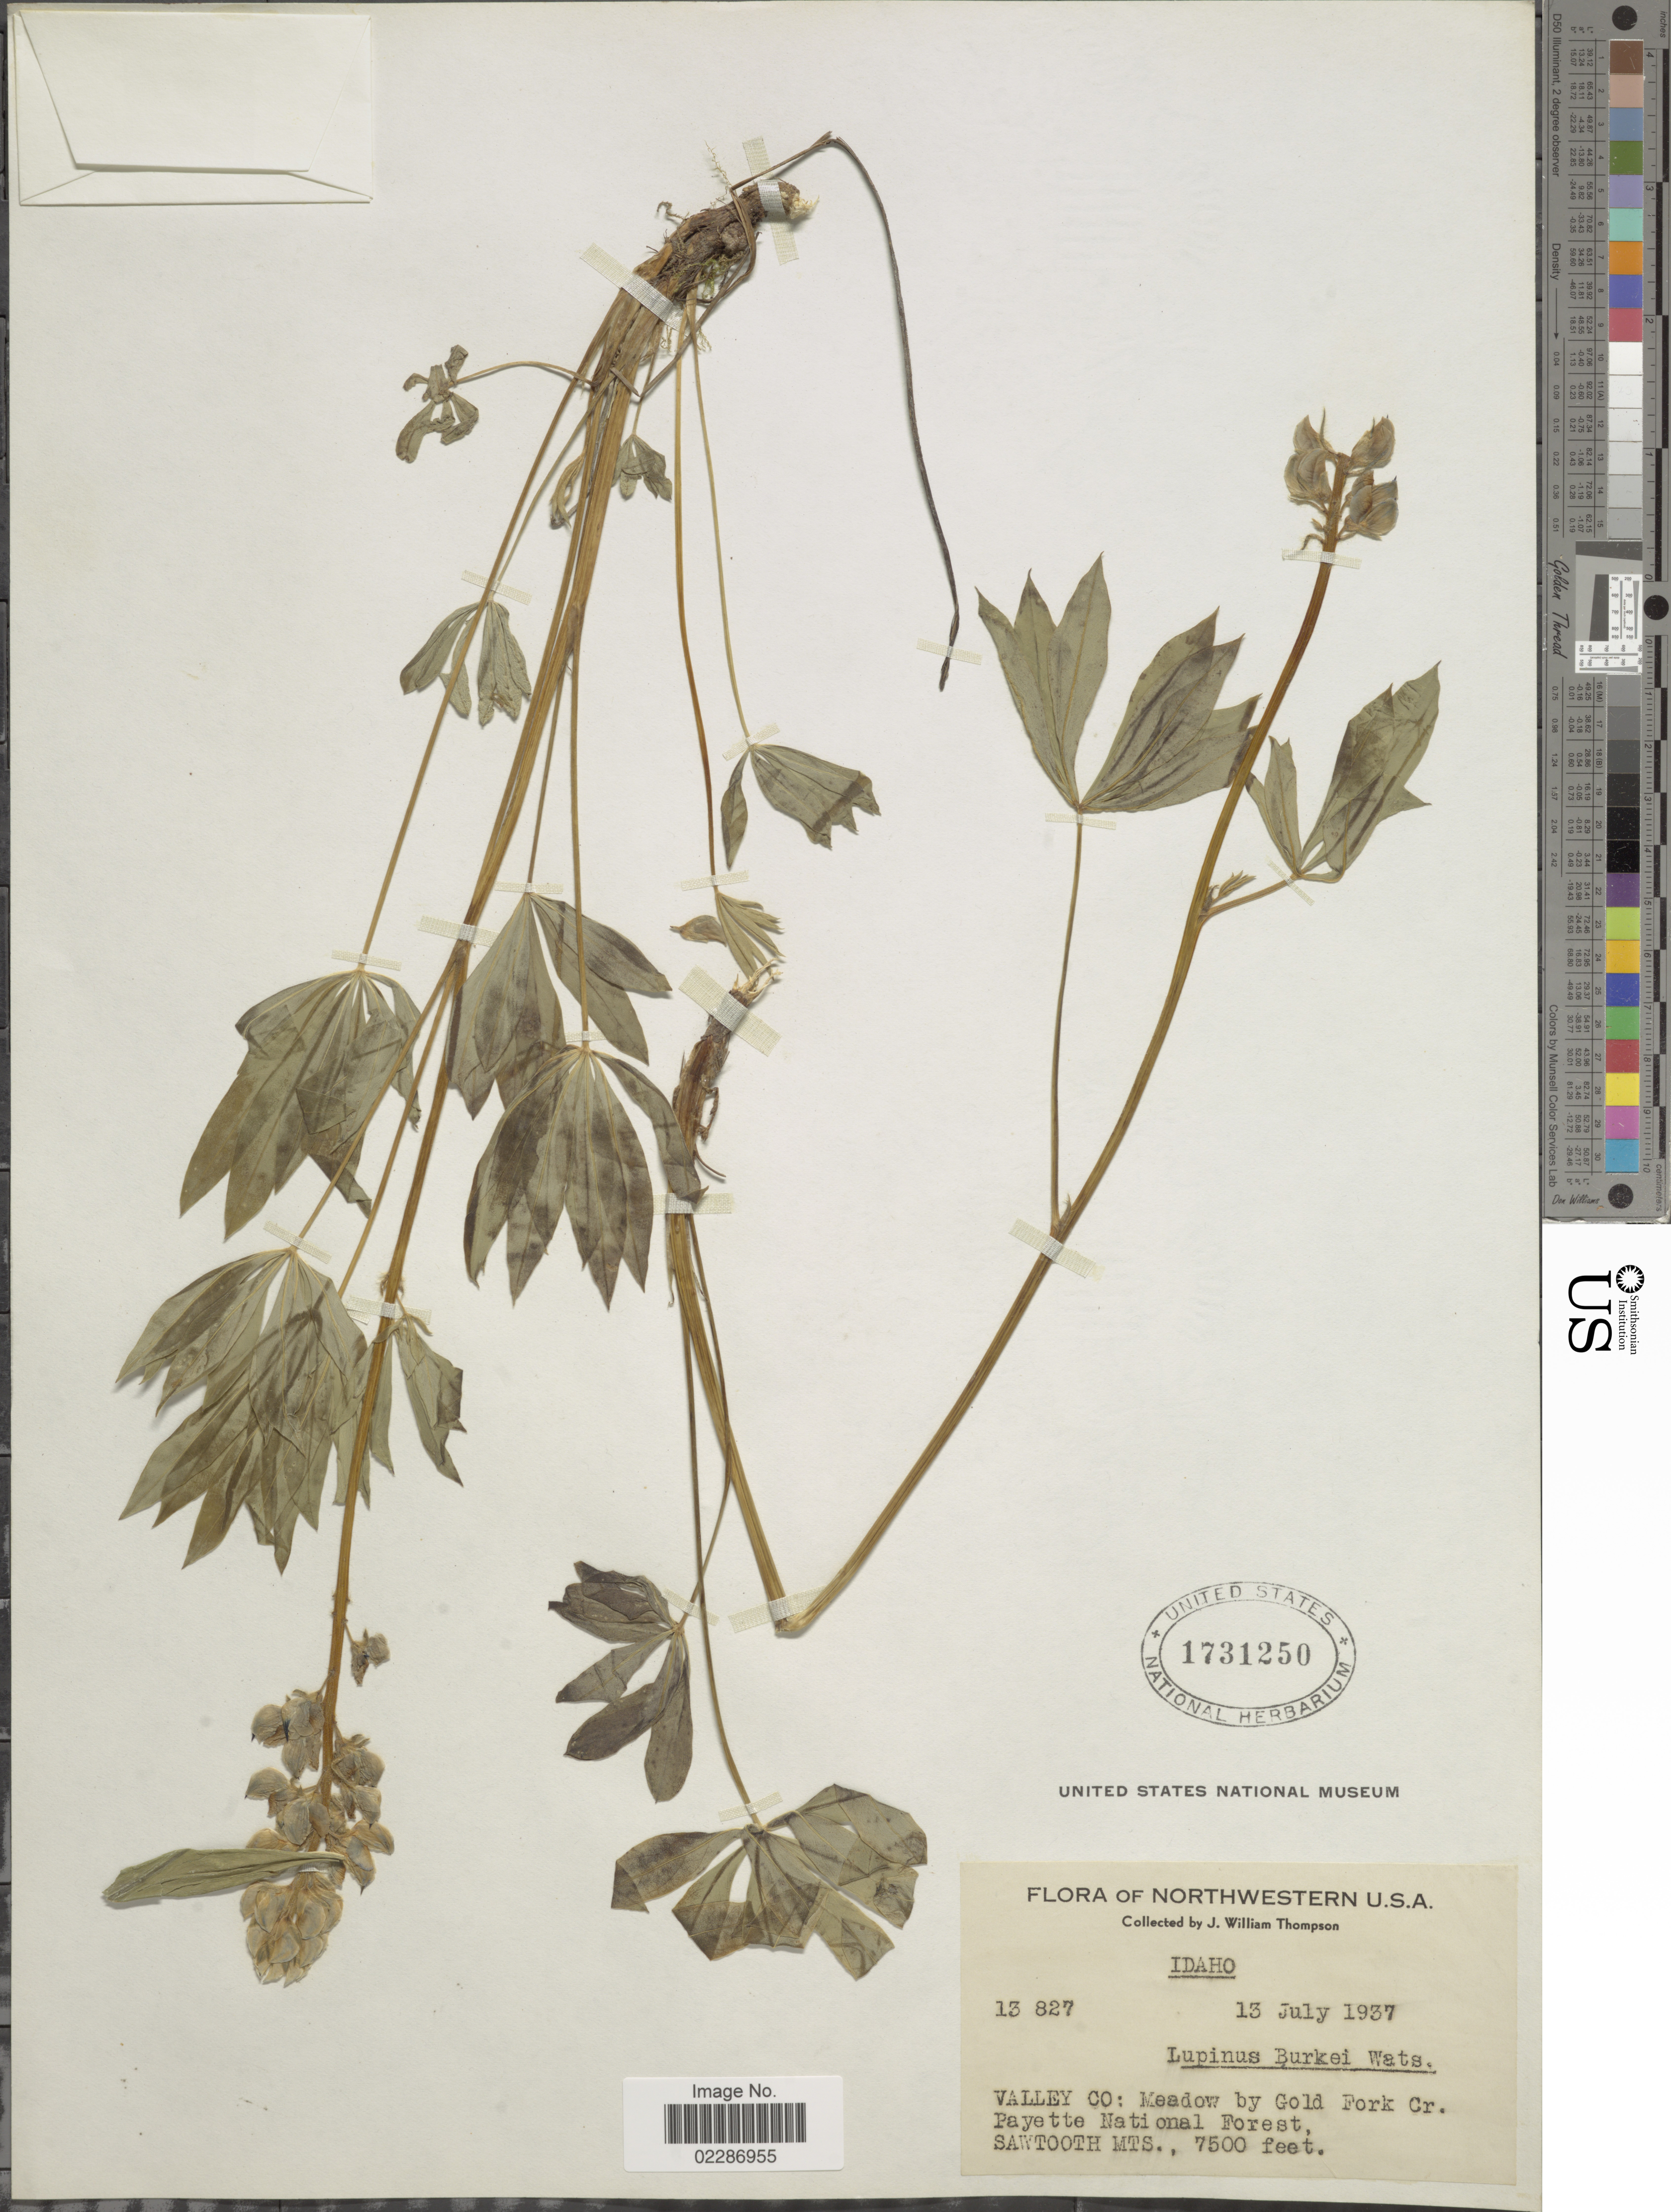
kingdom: Plantae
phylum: Tracheophyta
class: Magnoliopsida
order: Fabales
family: Fabaceae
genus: Lupinus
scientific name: Lupinus burkei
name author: S. Watson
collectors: J. W. Thompson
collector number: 13827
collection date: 1937-07-13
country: United States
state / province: Idaho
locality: Northwestern U.S.A, Valley Co: Meadow by Gold Fork Cr. Payette National Forest, Sawtooth Mts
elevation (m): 2286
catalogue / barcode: US 1731250